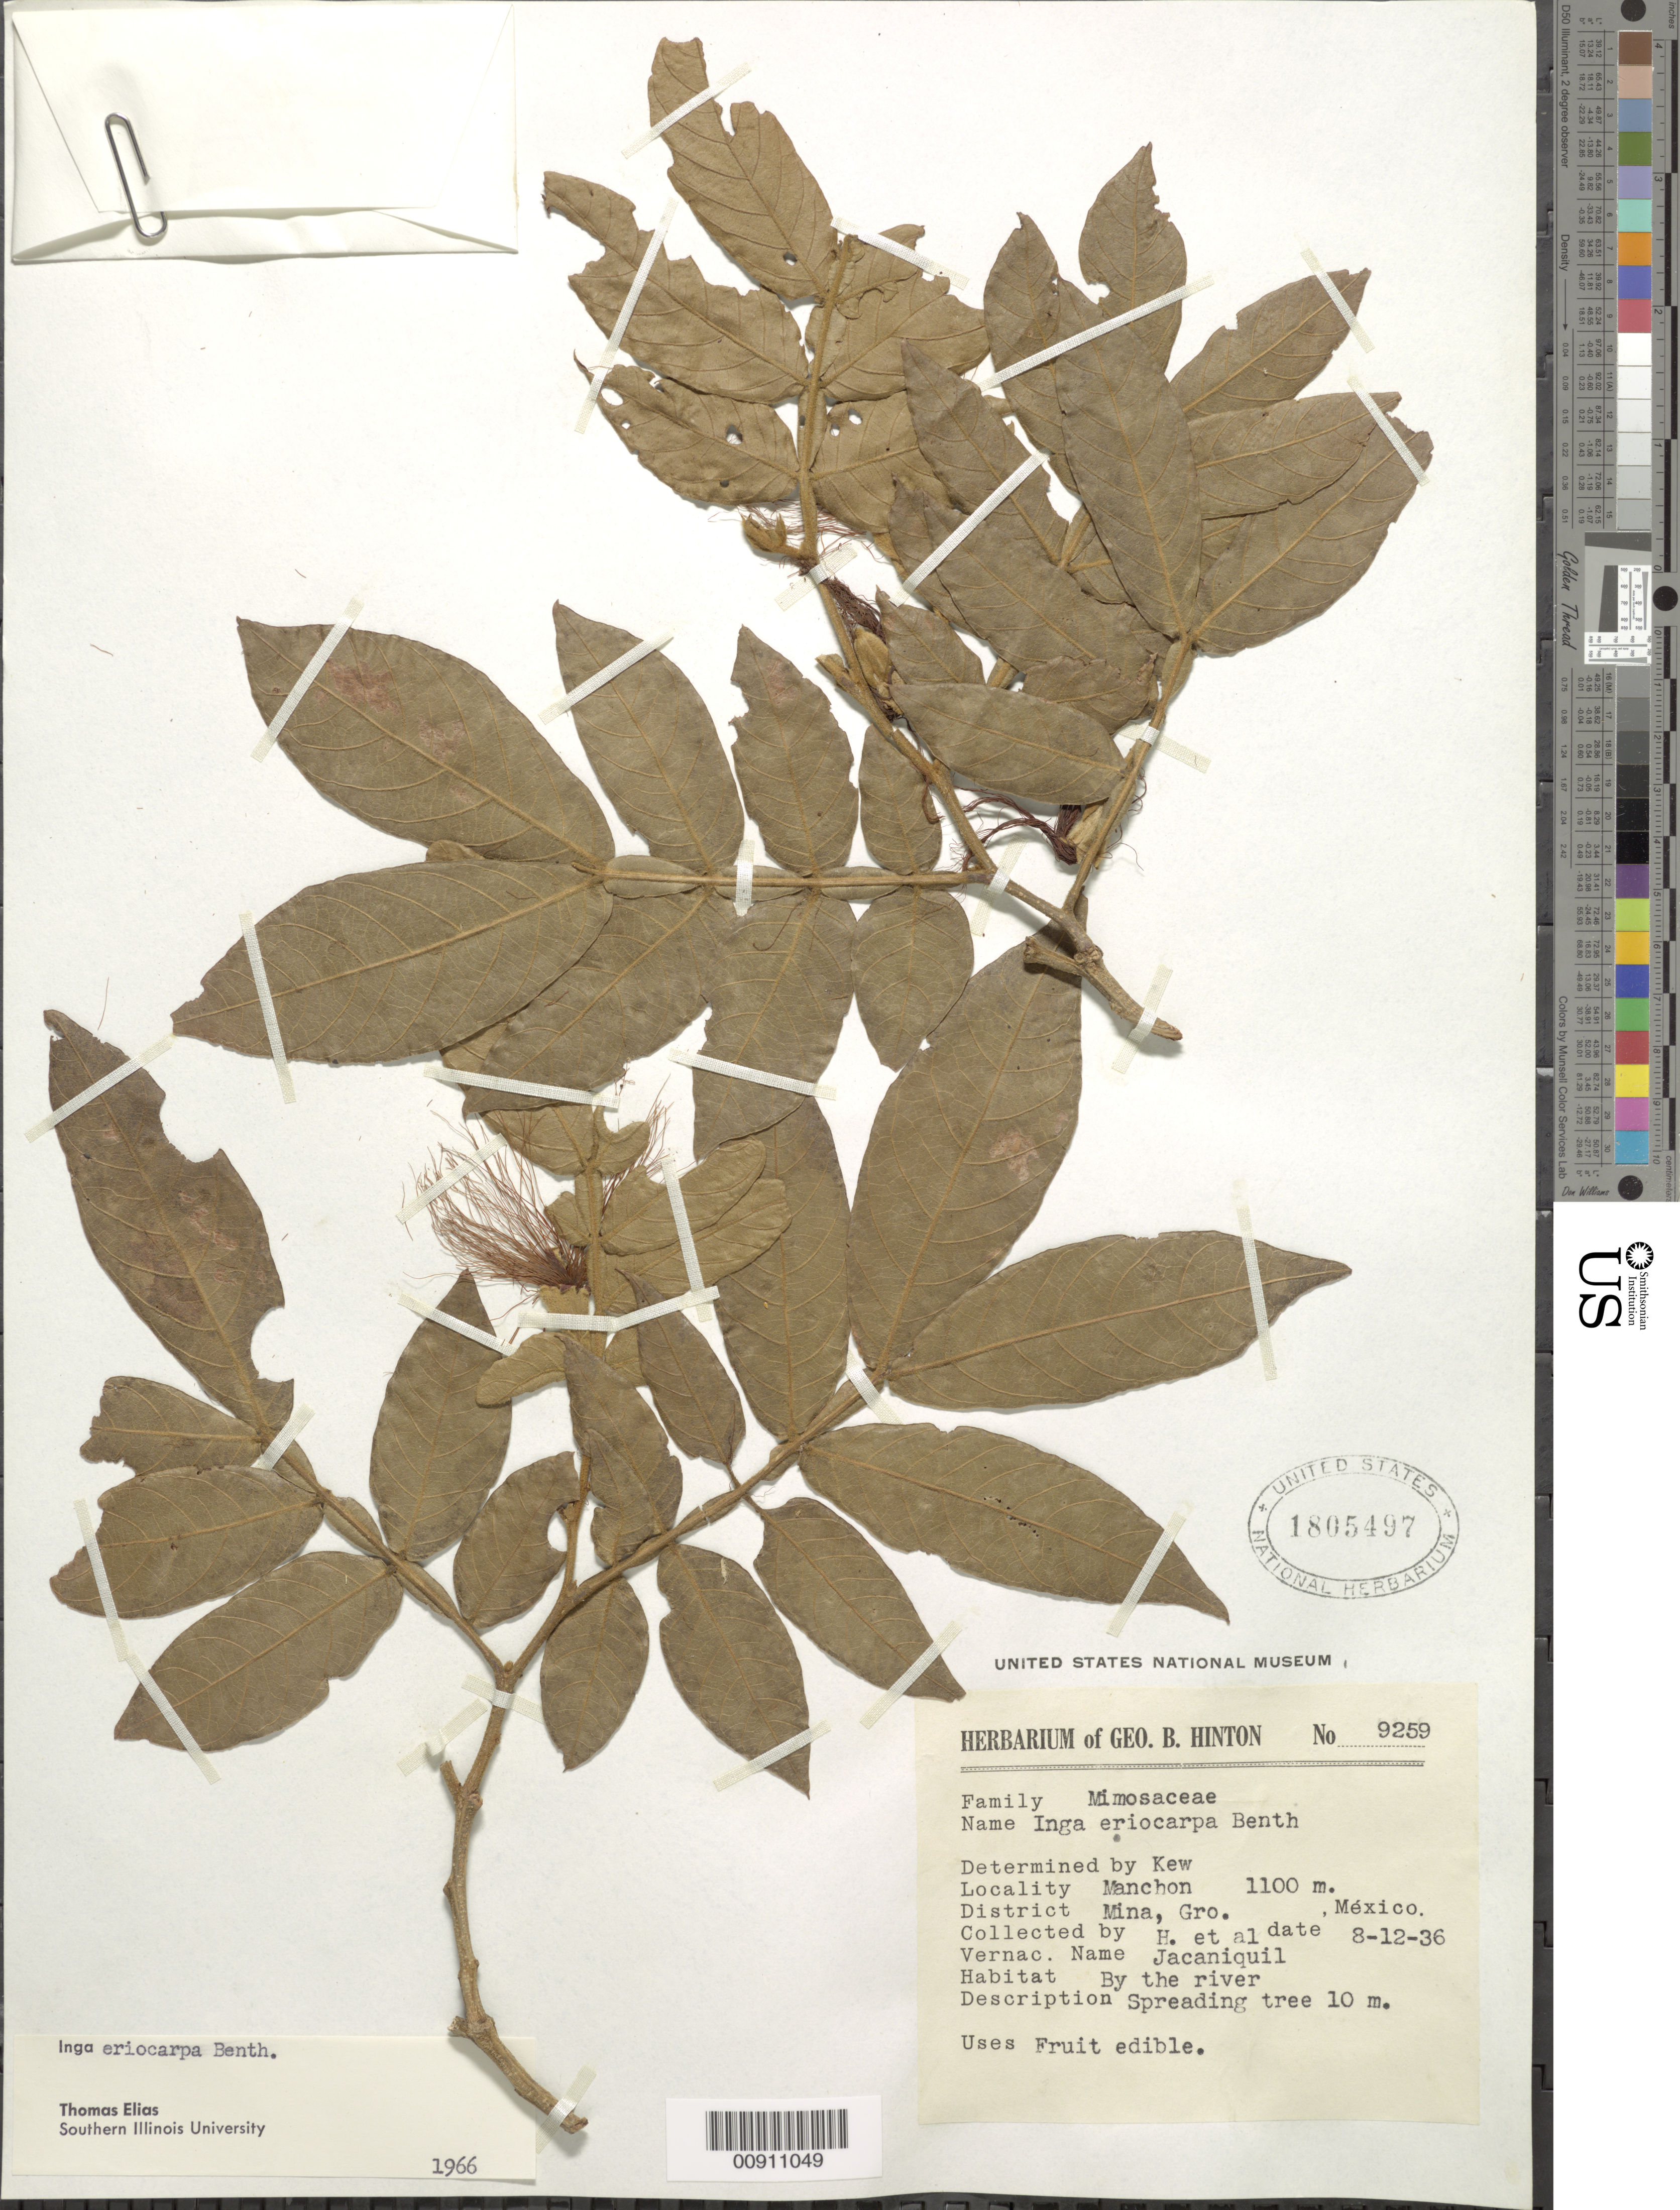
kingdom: Plantae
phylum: Tracheophyta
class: Magnoliopsida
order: Fabales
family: Fabaceae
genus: Inga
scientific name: Inga vera subsp. eriocarpa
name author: (Benth.) J. León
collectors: G. B. Hinton & et al.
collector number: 9259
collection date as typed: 12 Aug 1936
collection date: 1936-08-12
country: Mexico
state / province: Guerrero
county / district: Mina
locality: Manchon, District Mina, Guerrero.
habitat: By the river.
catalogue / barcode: US 1805497